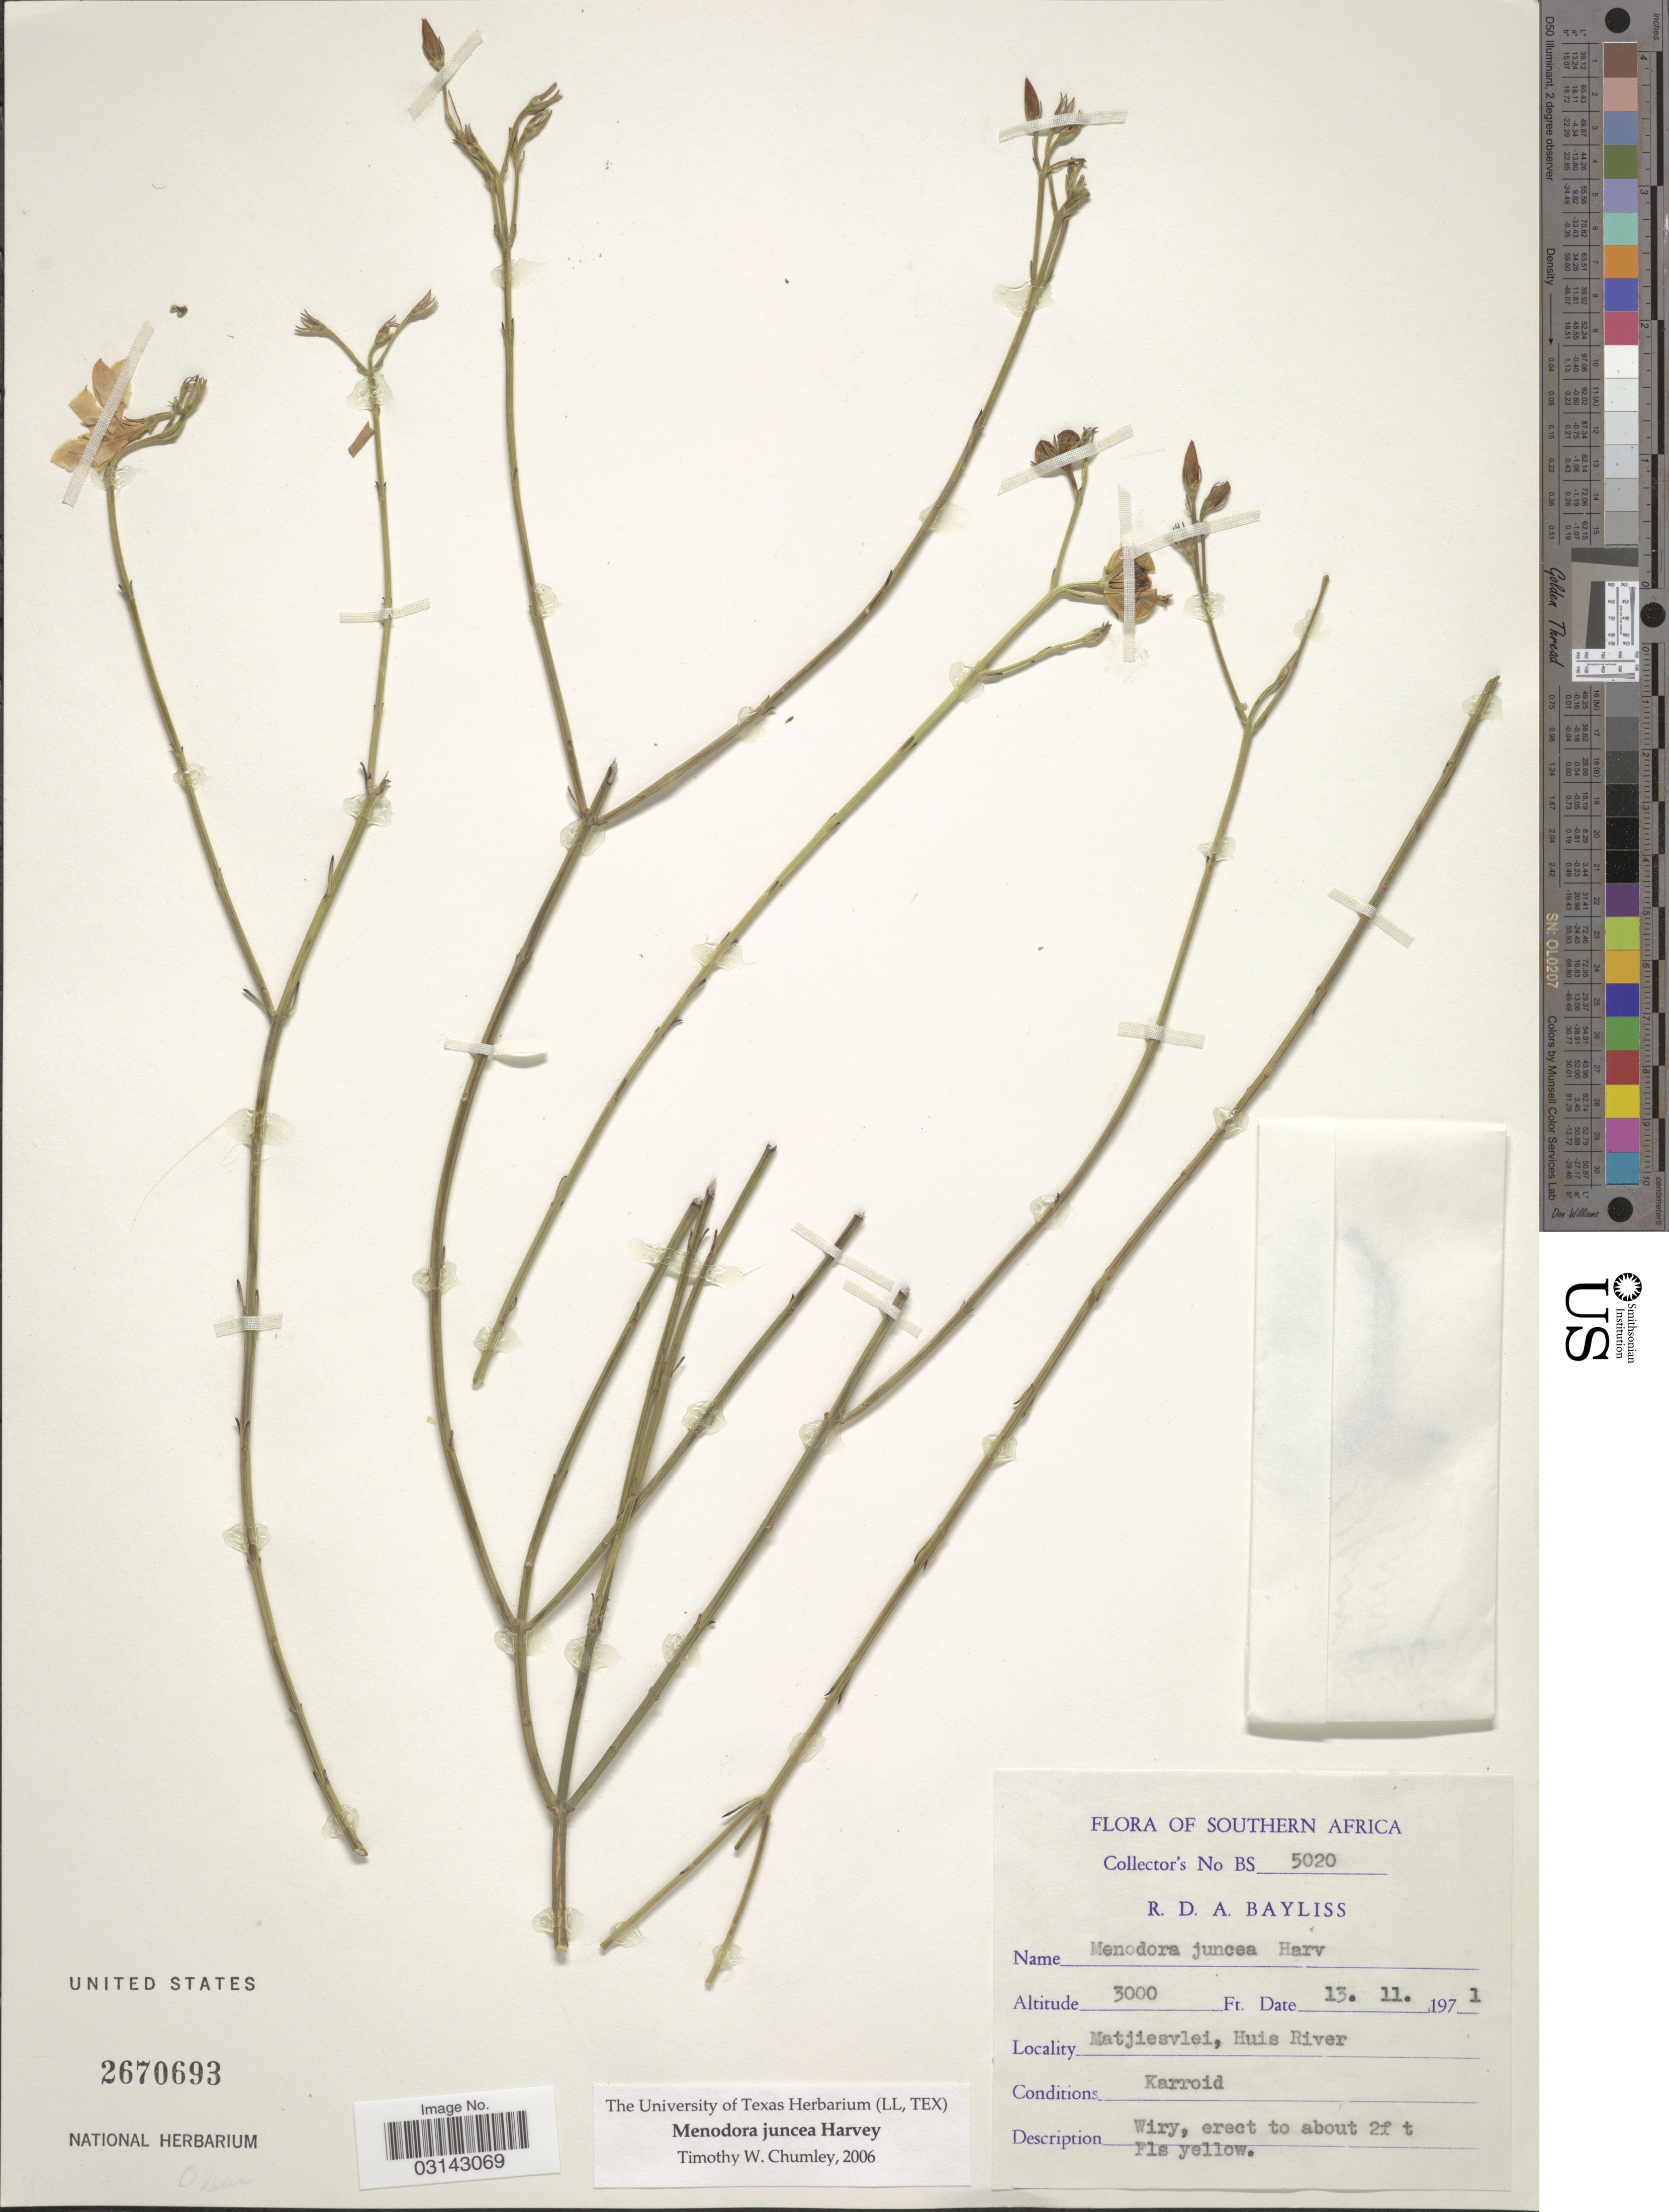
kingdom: Plantae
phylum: Tracheophyta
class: Magnoliopsida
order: Lamiales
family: Oleaceae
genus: Menodora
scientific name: Menodora juncea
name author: Harv.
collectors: R. Bayliss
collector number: BS5020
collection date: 1971-11-13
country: South Africa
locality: Southern Africa. Matjiesvlei, Huis River.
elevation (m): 914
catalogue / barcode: US 2670693